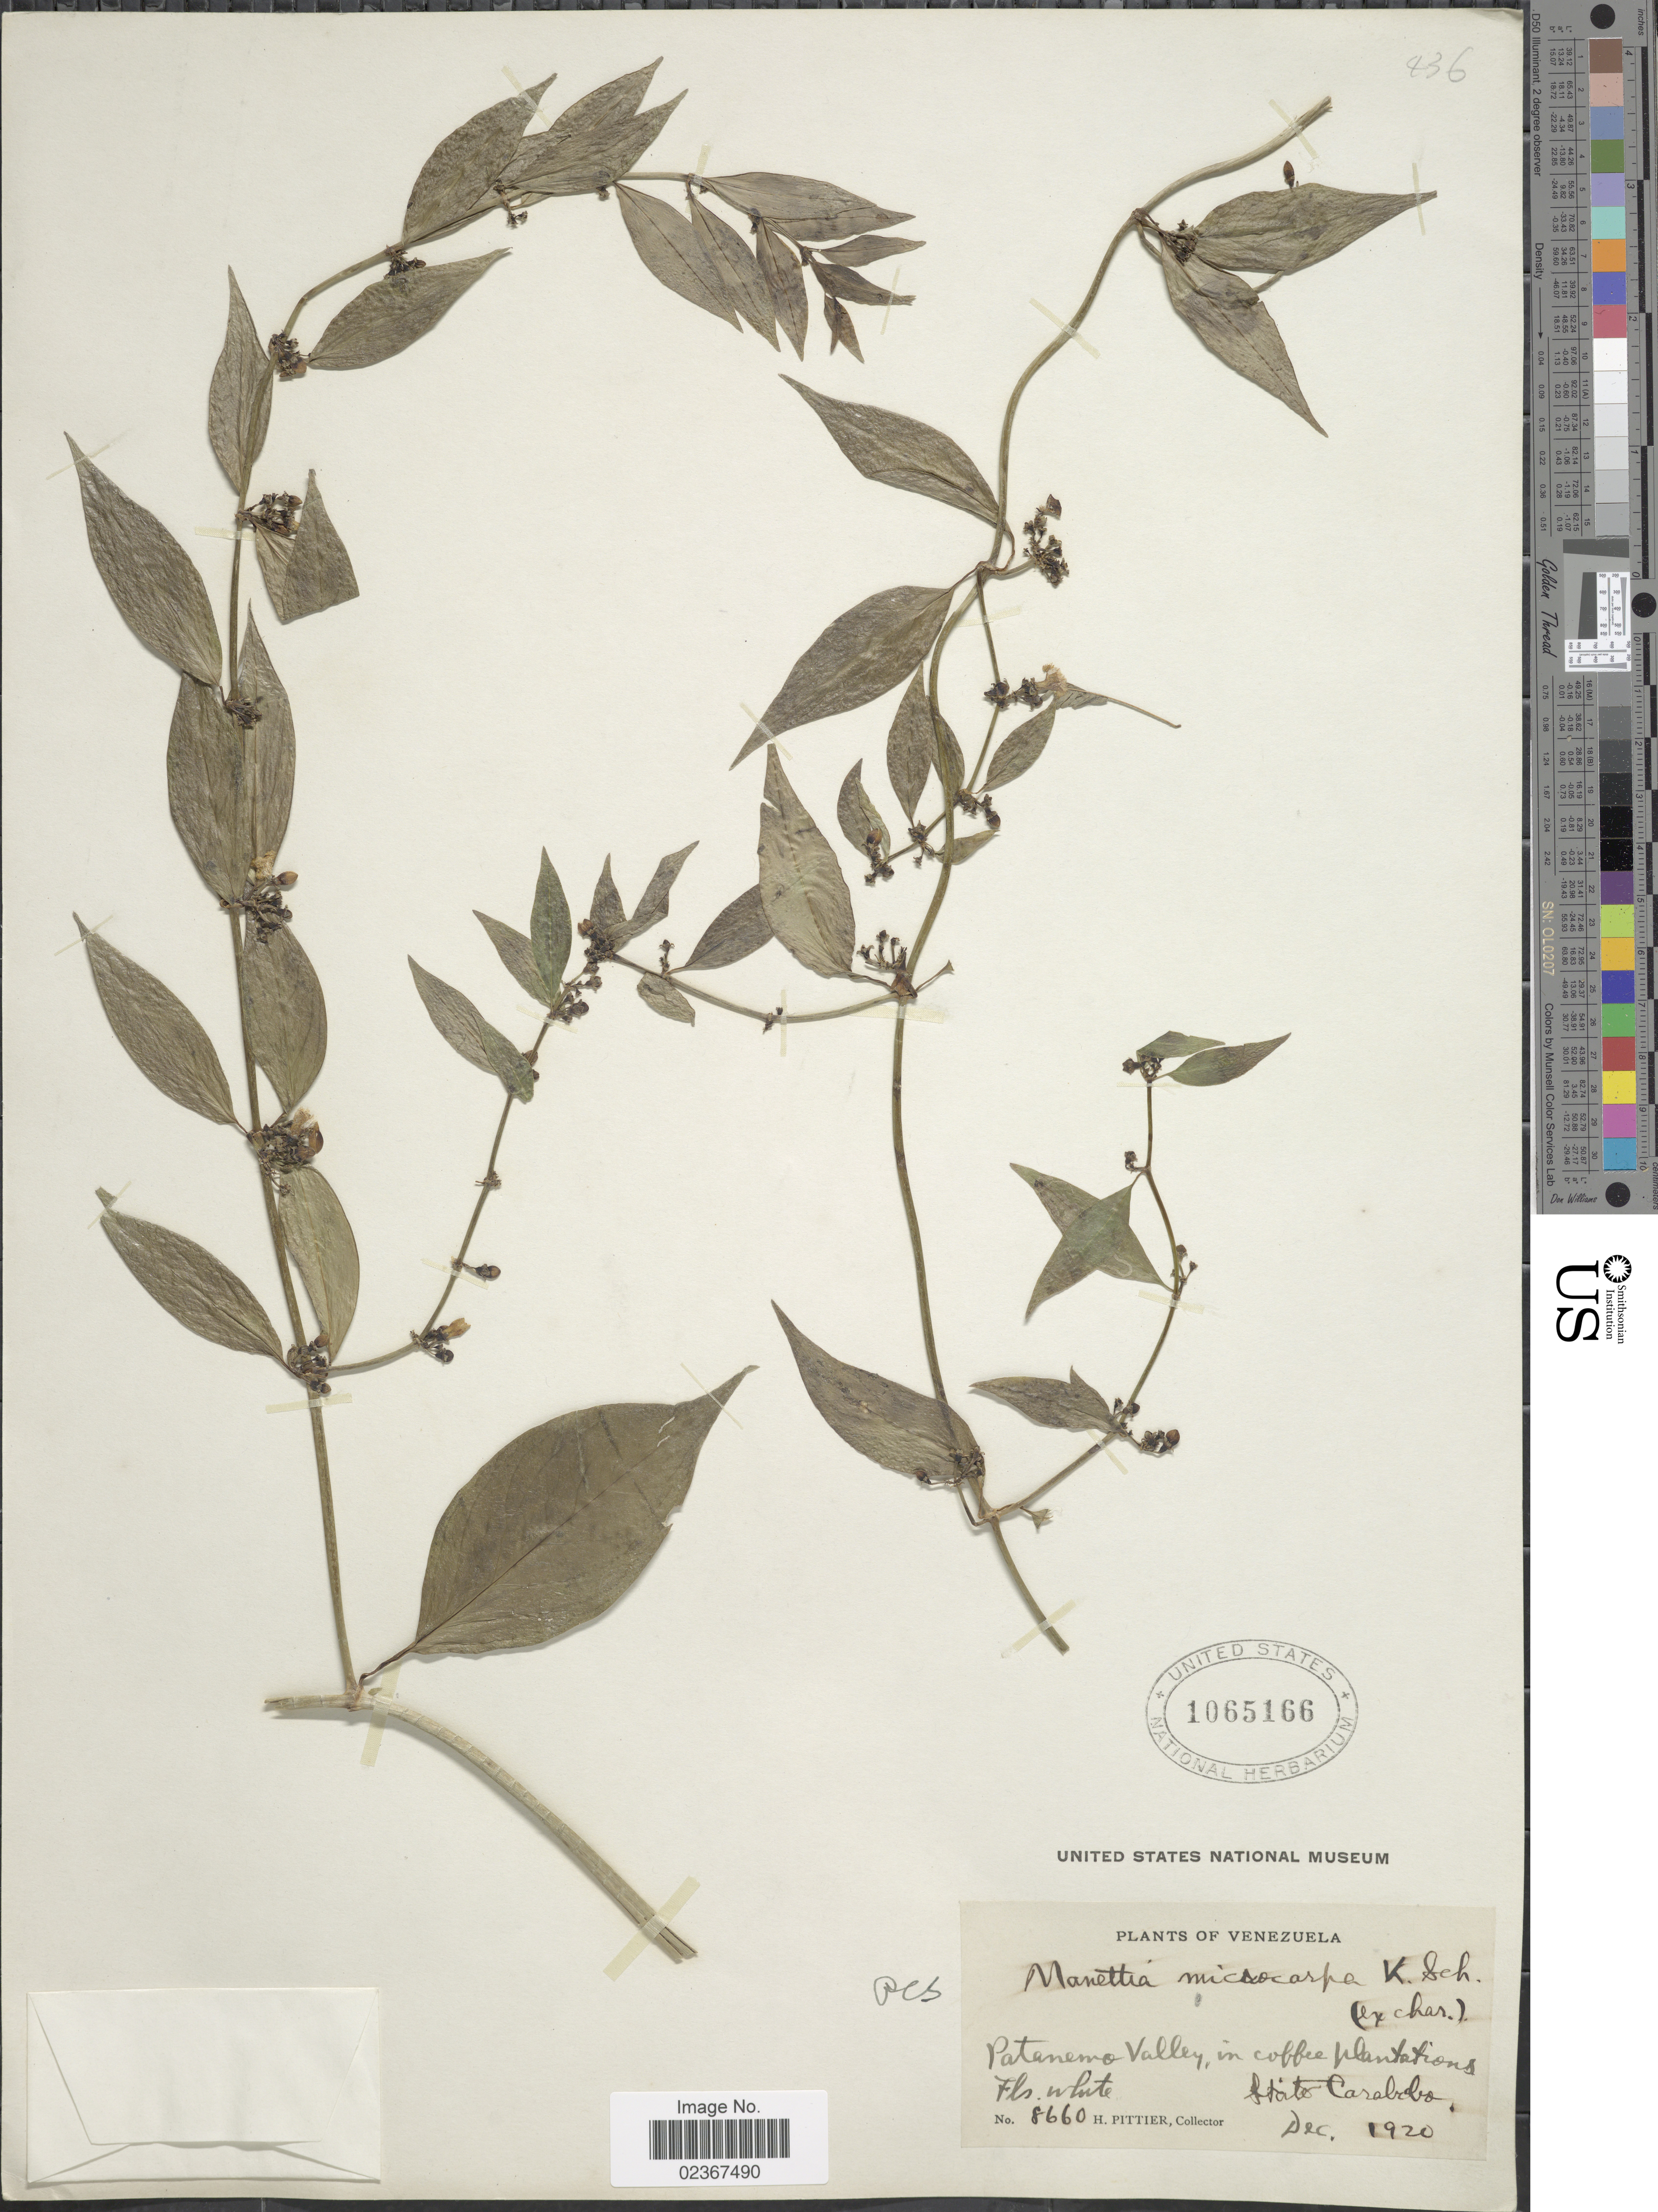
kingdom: Plantae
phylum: Tracheophyta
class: Magnoliopsida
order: Gentianales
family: Rubiaceae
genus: Manettia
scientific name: Manettia microcarpa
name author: K. Schum.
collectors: H. F. Pittier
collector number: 8660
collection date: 1920-12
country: Venezuela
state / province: Carabobo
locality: Patanemo Valley, in coffee plantations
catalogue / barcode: US 1065166